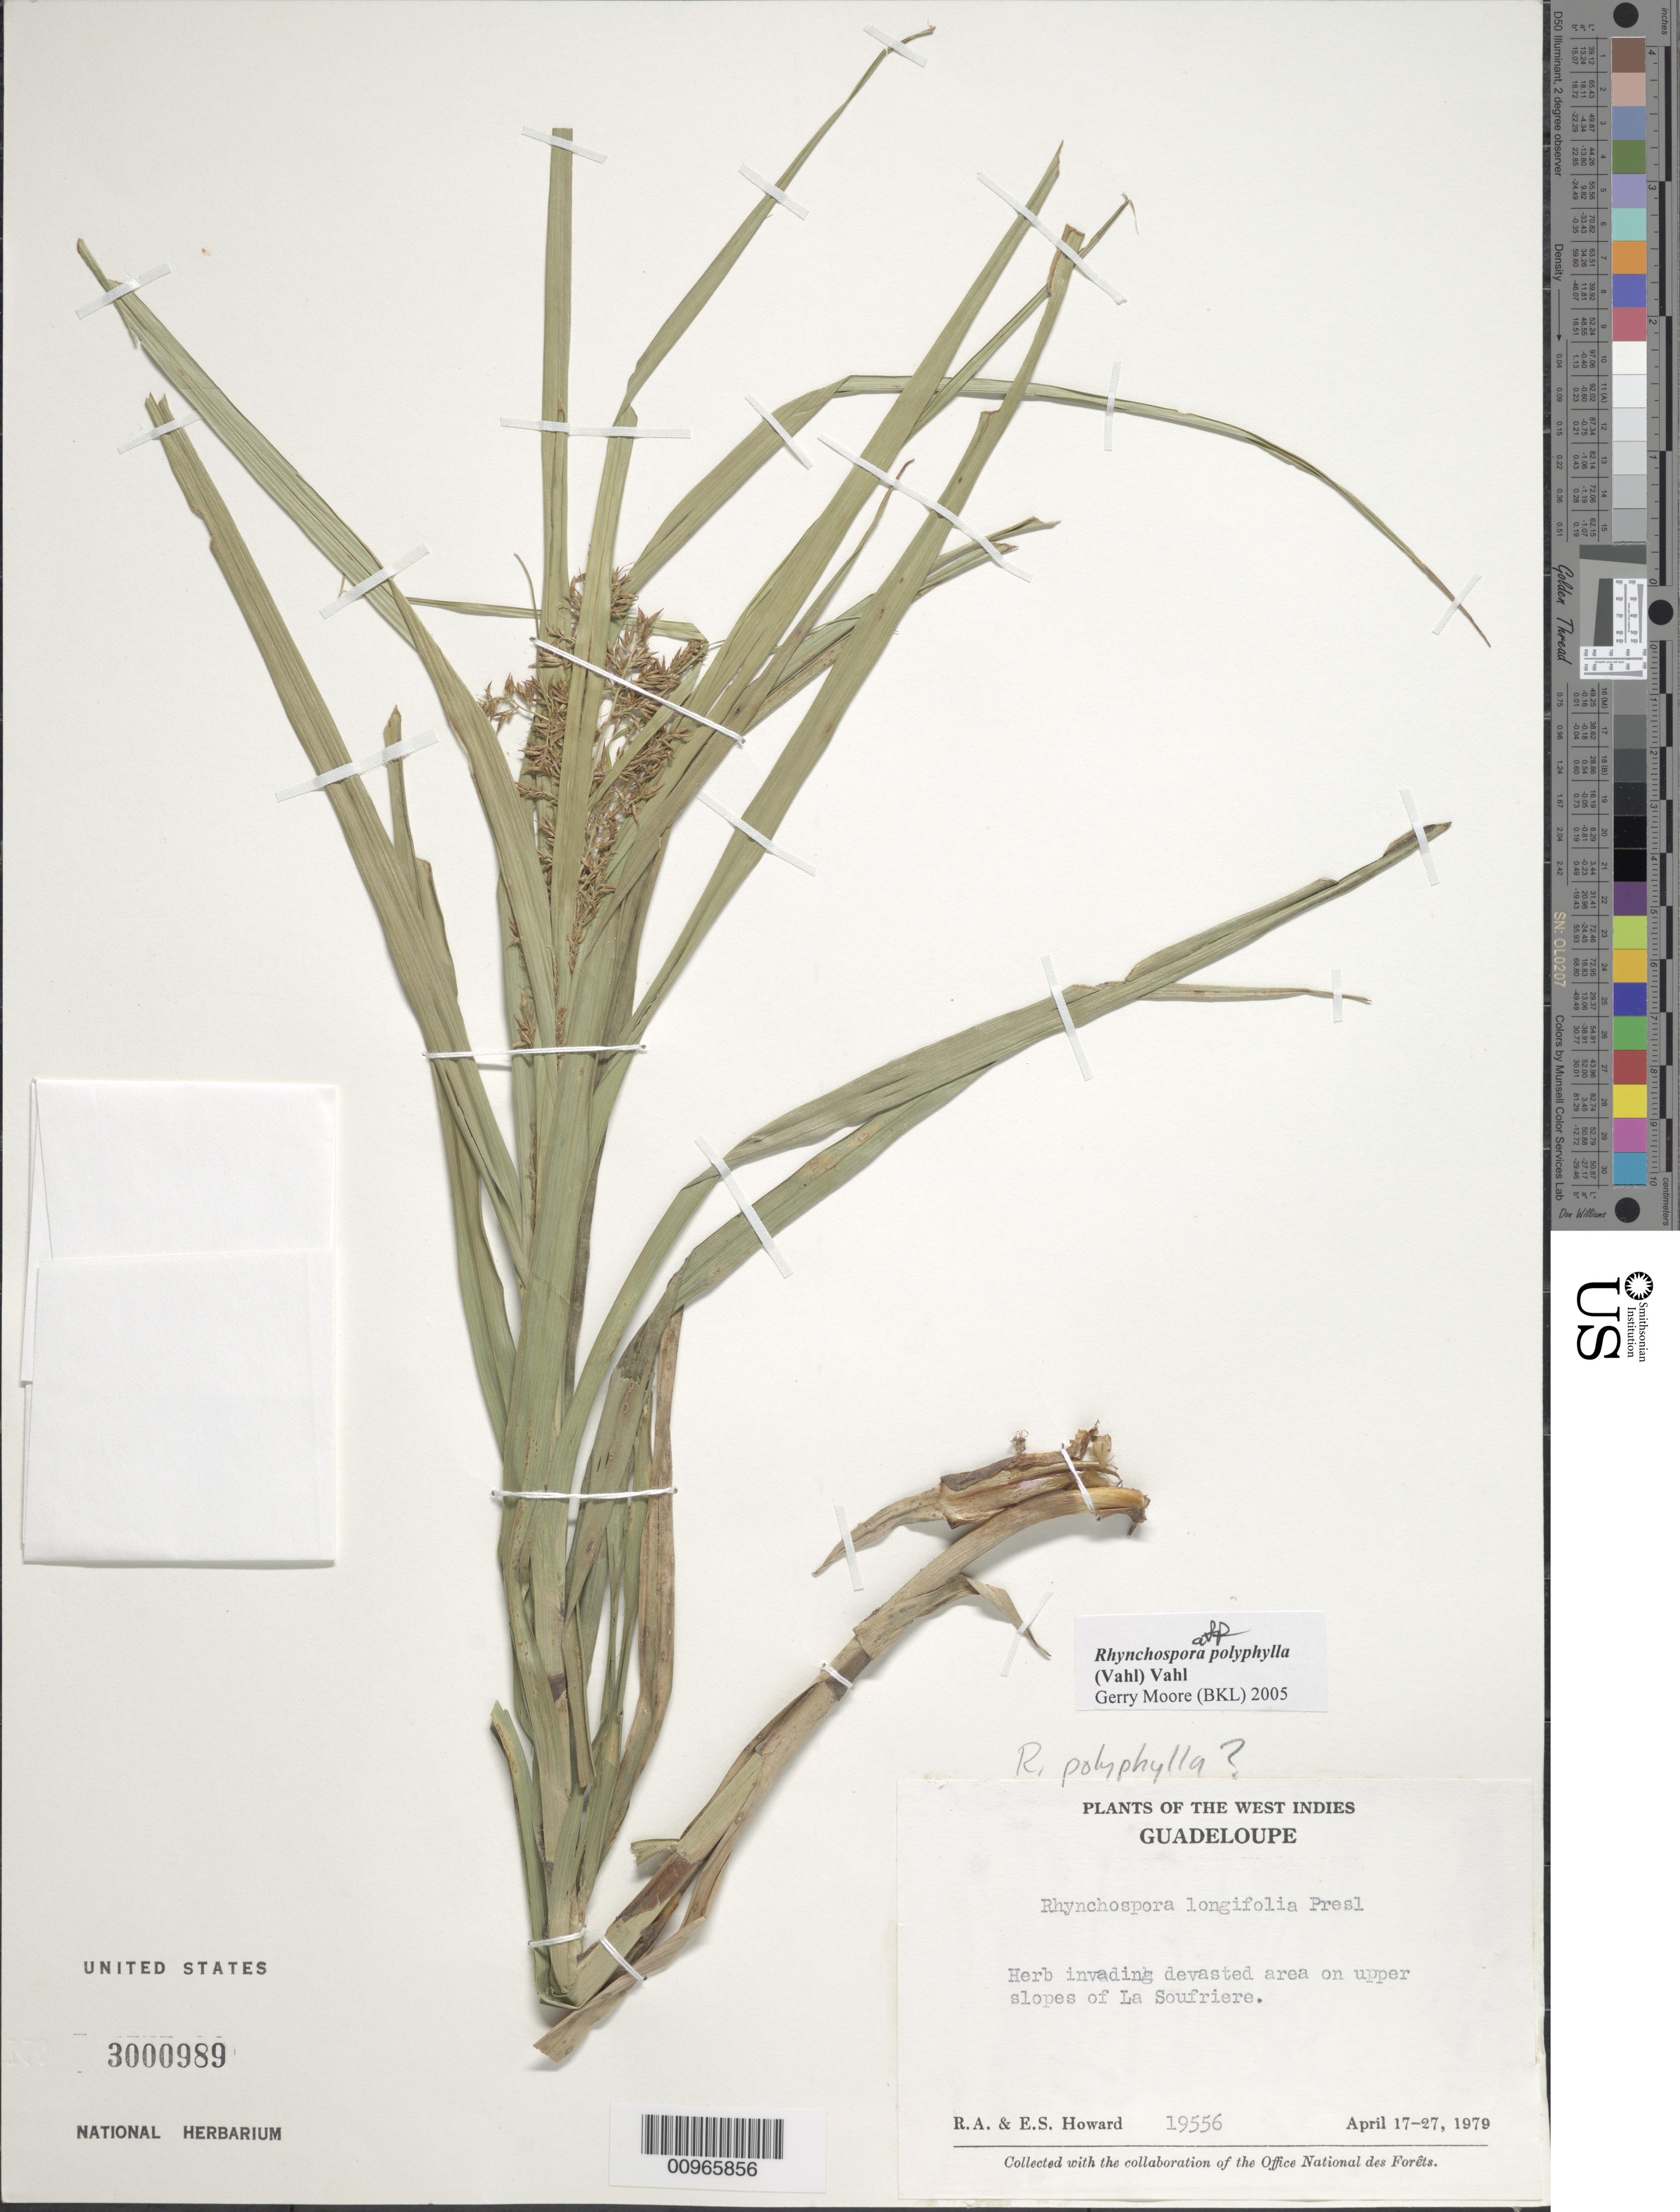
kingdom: Plantae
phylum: Tracheophyta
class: Liliopsida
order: Poales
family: Cyperaceae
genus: Rhynchospora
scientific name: Rhynchospora polyphylla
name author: (Vahl) Vahl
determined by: Moore, G.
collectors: R. A. Howard & E. S. Howard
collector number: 19556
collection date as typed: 17 Apr 1979 to 27 Apr 1979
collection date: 1979-04-17/1979-04-27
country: Guadeloupe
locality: Upper slopes of La Soufriere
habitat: Devasted area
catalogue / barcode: US 3000989